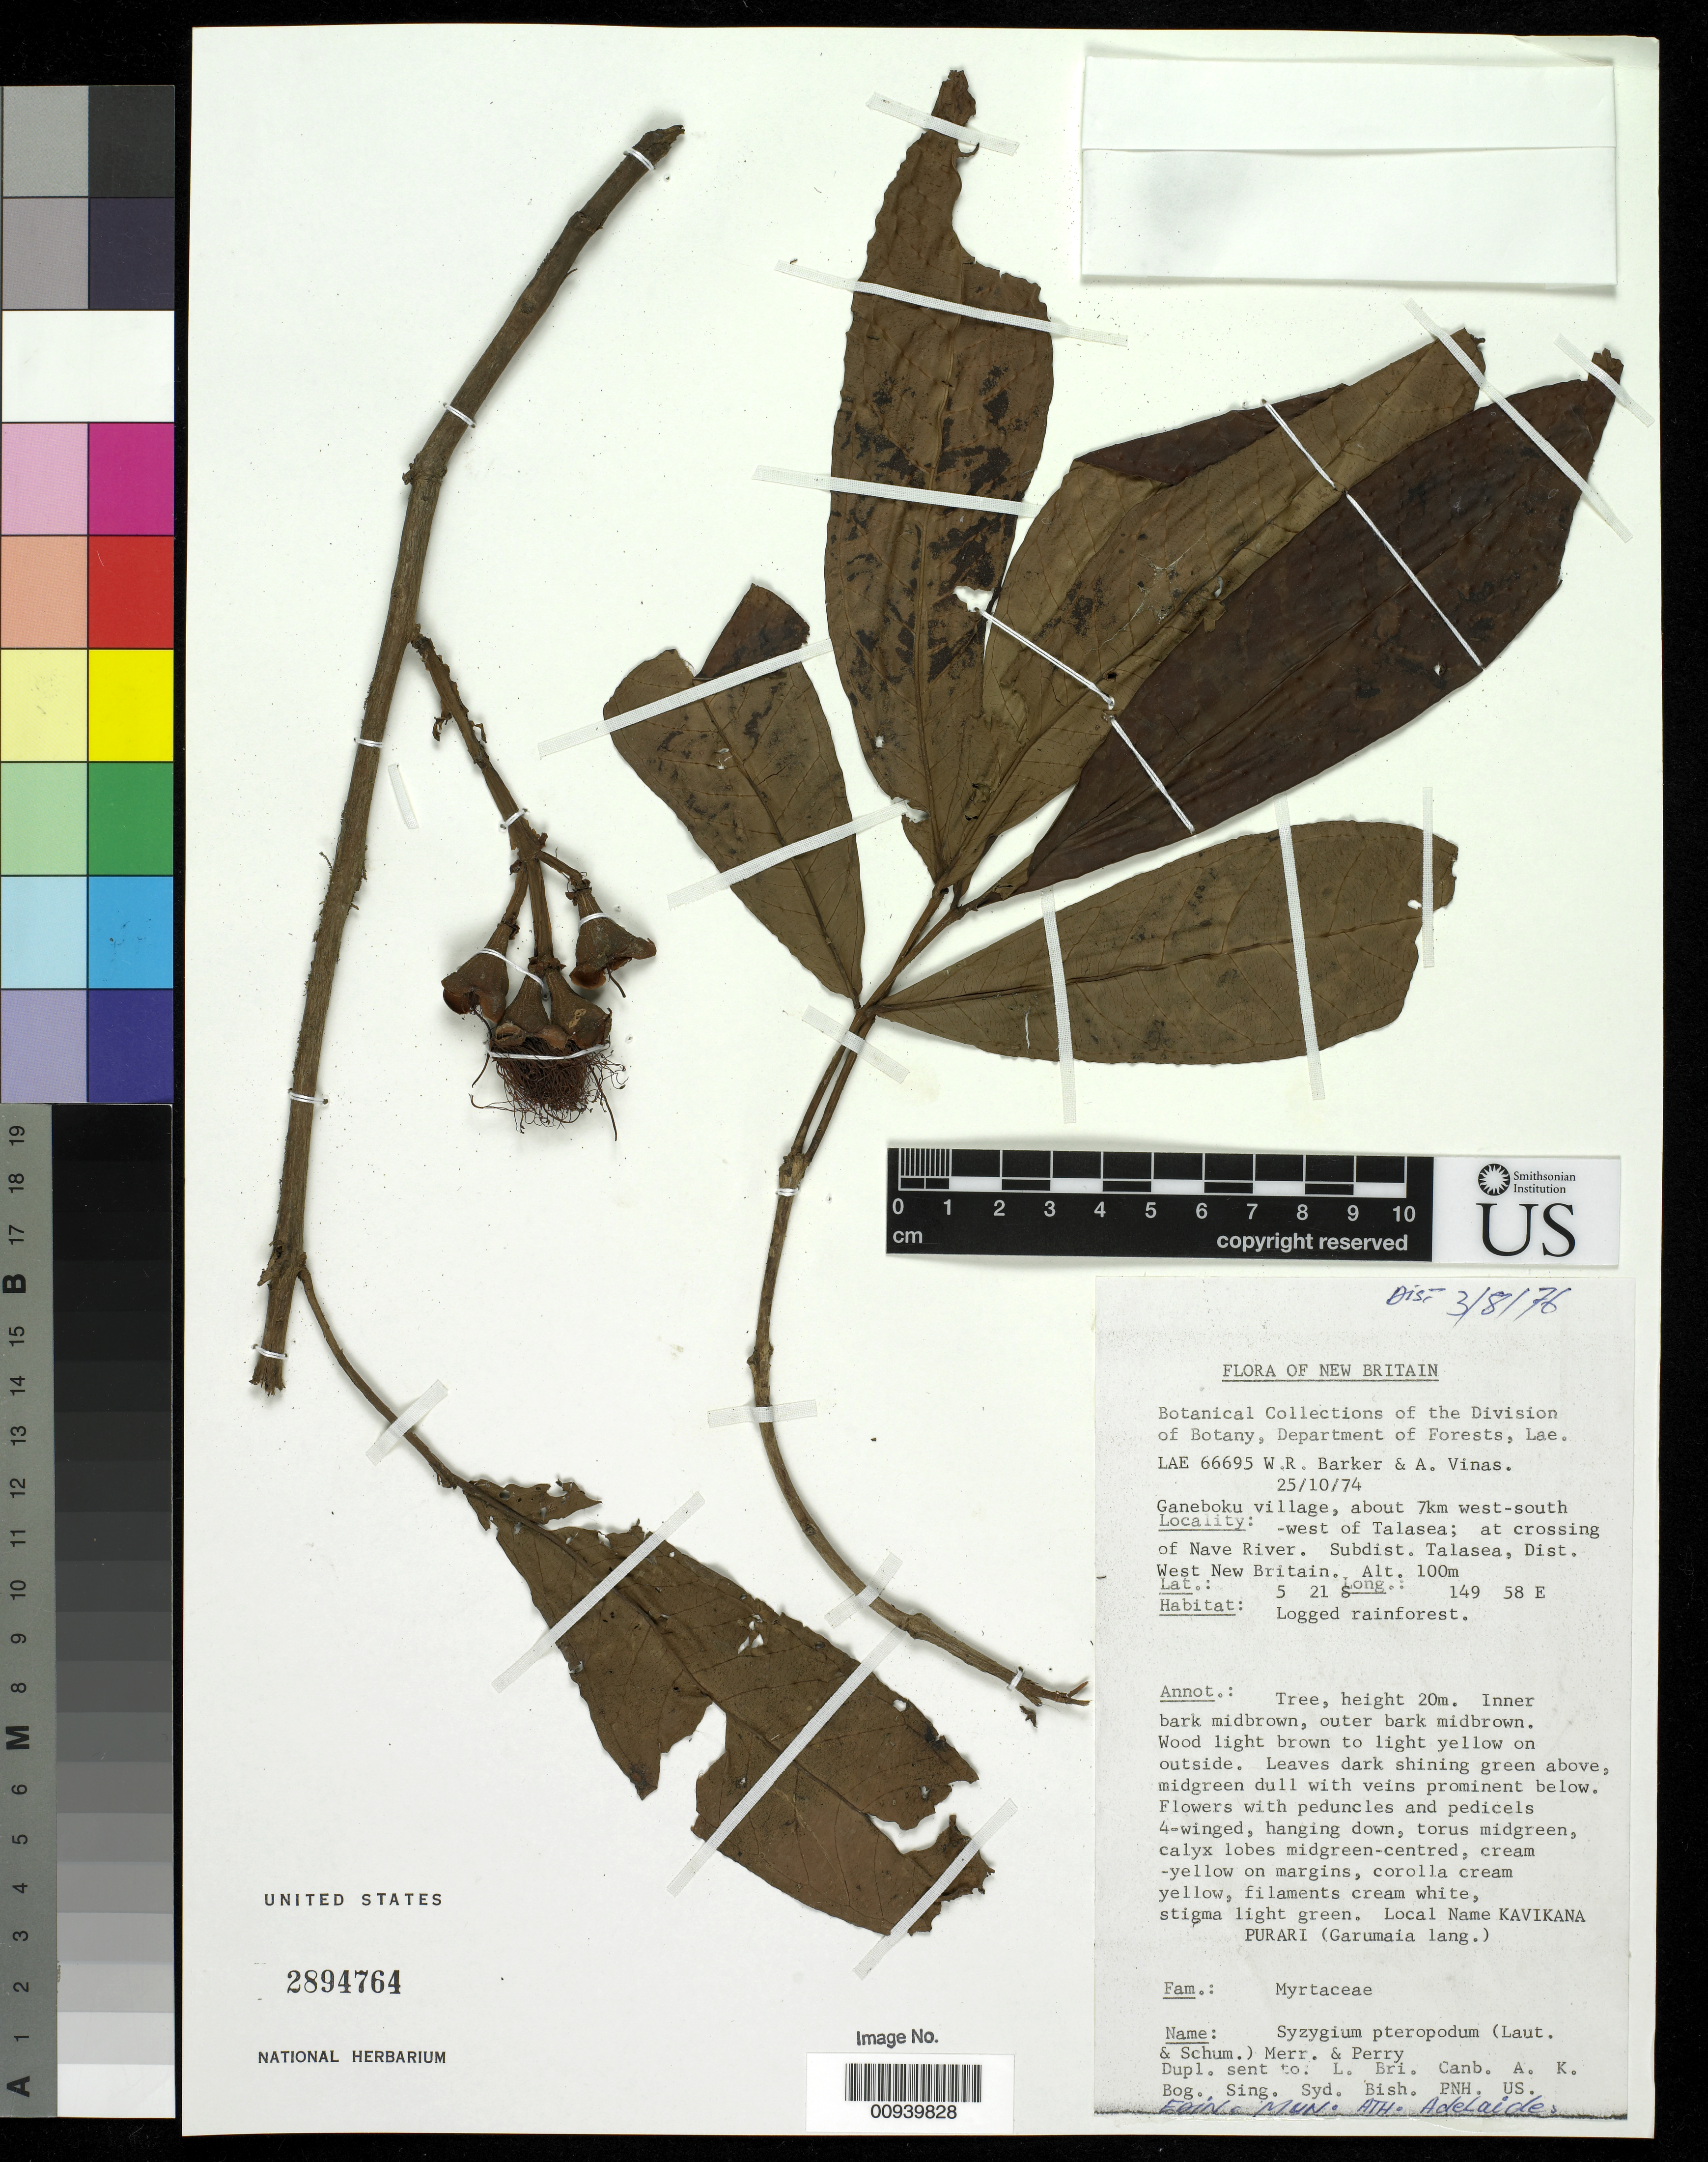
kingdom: Plantae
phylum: Tracheophyta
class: Magnoliopsida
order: Myrtales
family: Myrtaceae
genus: Syzygium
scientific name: Syzygium pteropodum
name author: (Lauterb. & K. Schum.) Merr. & Pav.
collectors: W. R. Barker & A. Vinas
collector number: LAE 66695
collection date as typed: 25 Oct 1974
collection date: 1974-10-25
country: Papua New Guinea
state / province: West New Britain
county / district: Talasea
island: New Britain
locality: Ganeboku village, about 7 km west-south of Talasea; at crossing of Nave River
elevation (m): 100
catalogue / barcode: US 2894764